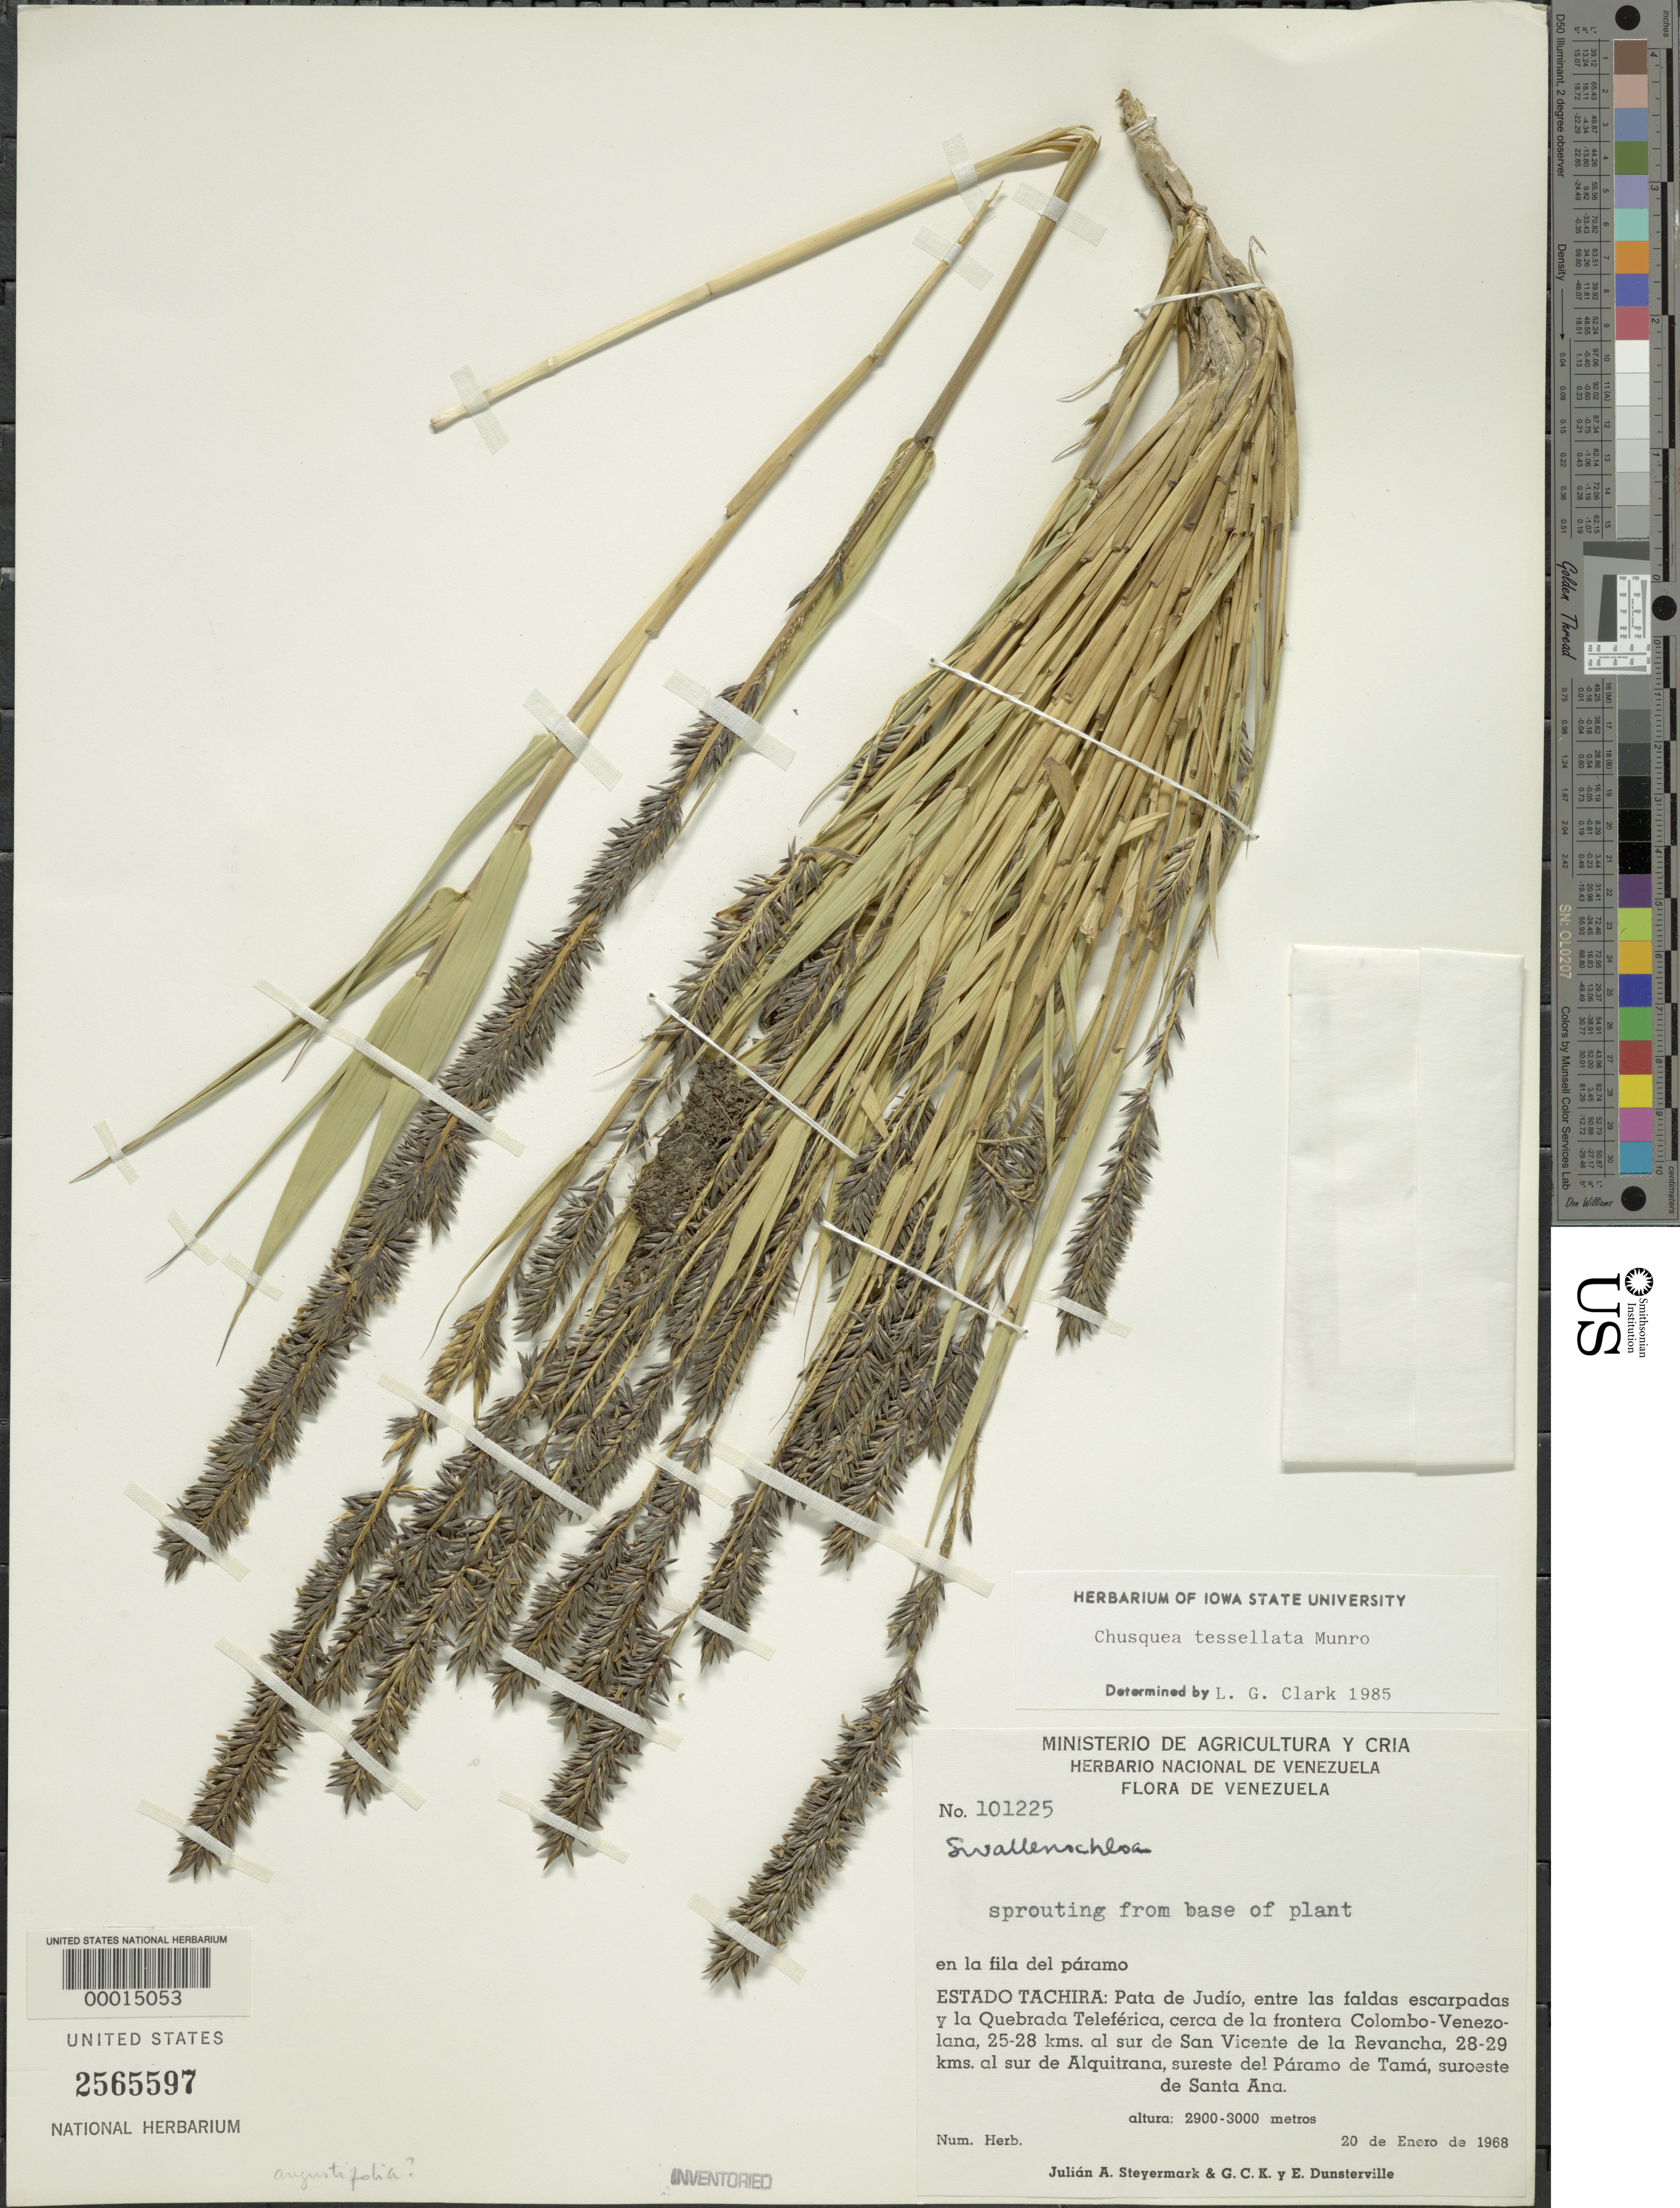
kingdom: Plantae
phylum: Tracheophyta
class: Liliopsida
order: Poales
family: Poaceae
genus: Chusquea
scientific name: Chusquea tessellata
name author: Munro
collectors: J. Steyermark, G. C. K. Dunsterville & E. Dunsterville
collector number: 101225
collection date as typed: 20 Jan 1968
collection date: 1968-01-20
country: Venezuela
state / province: Tachira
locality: Santa ana, paramo de tama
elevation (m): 2900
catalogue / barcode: US 2565597